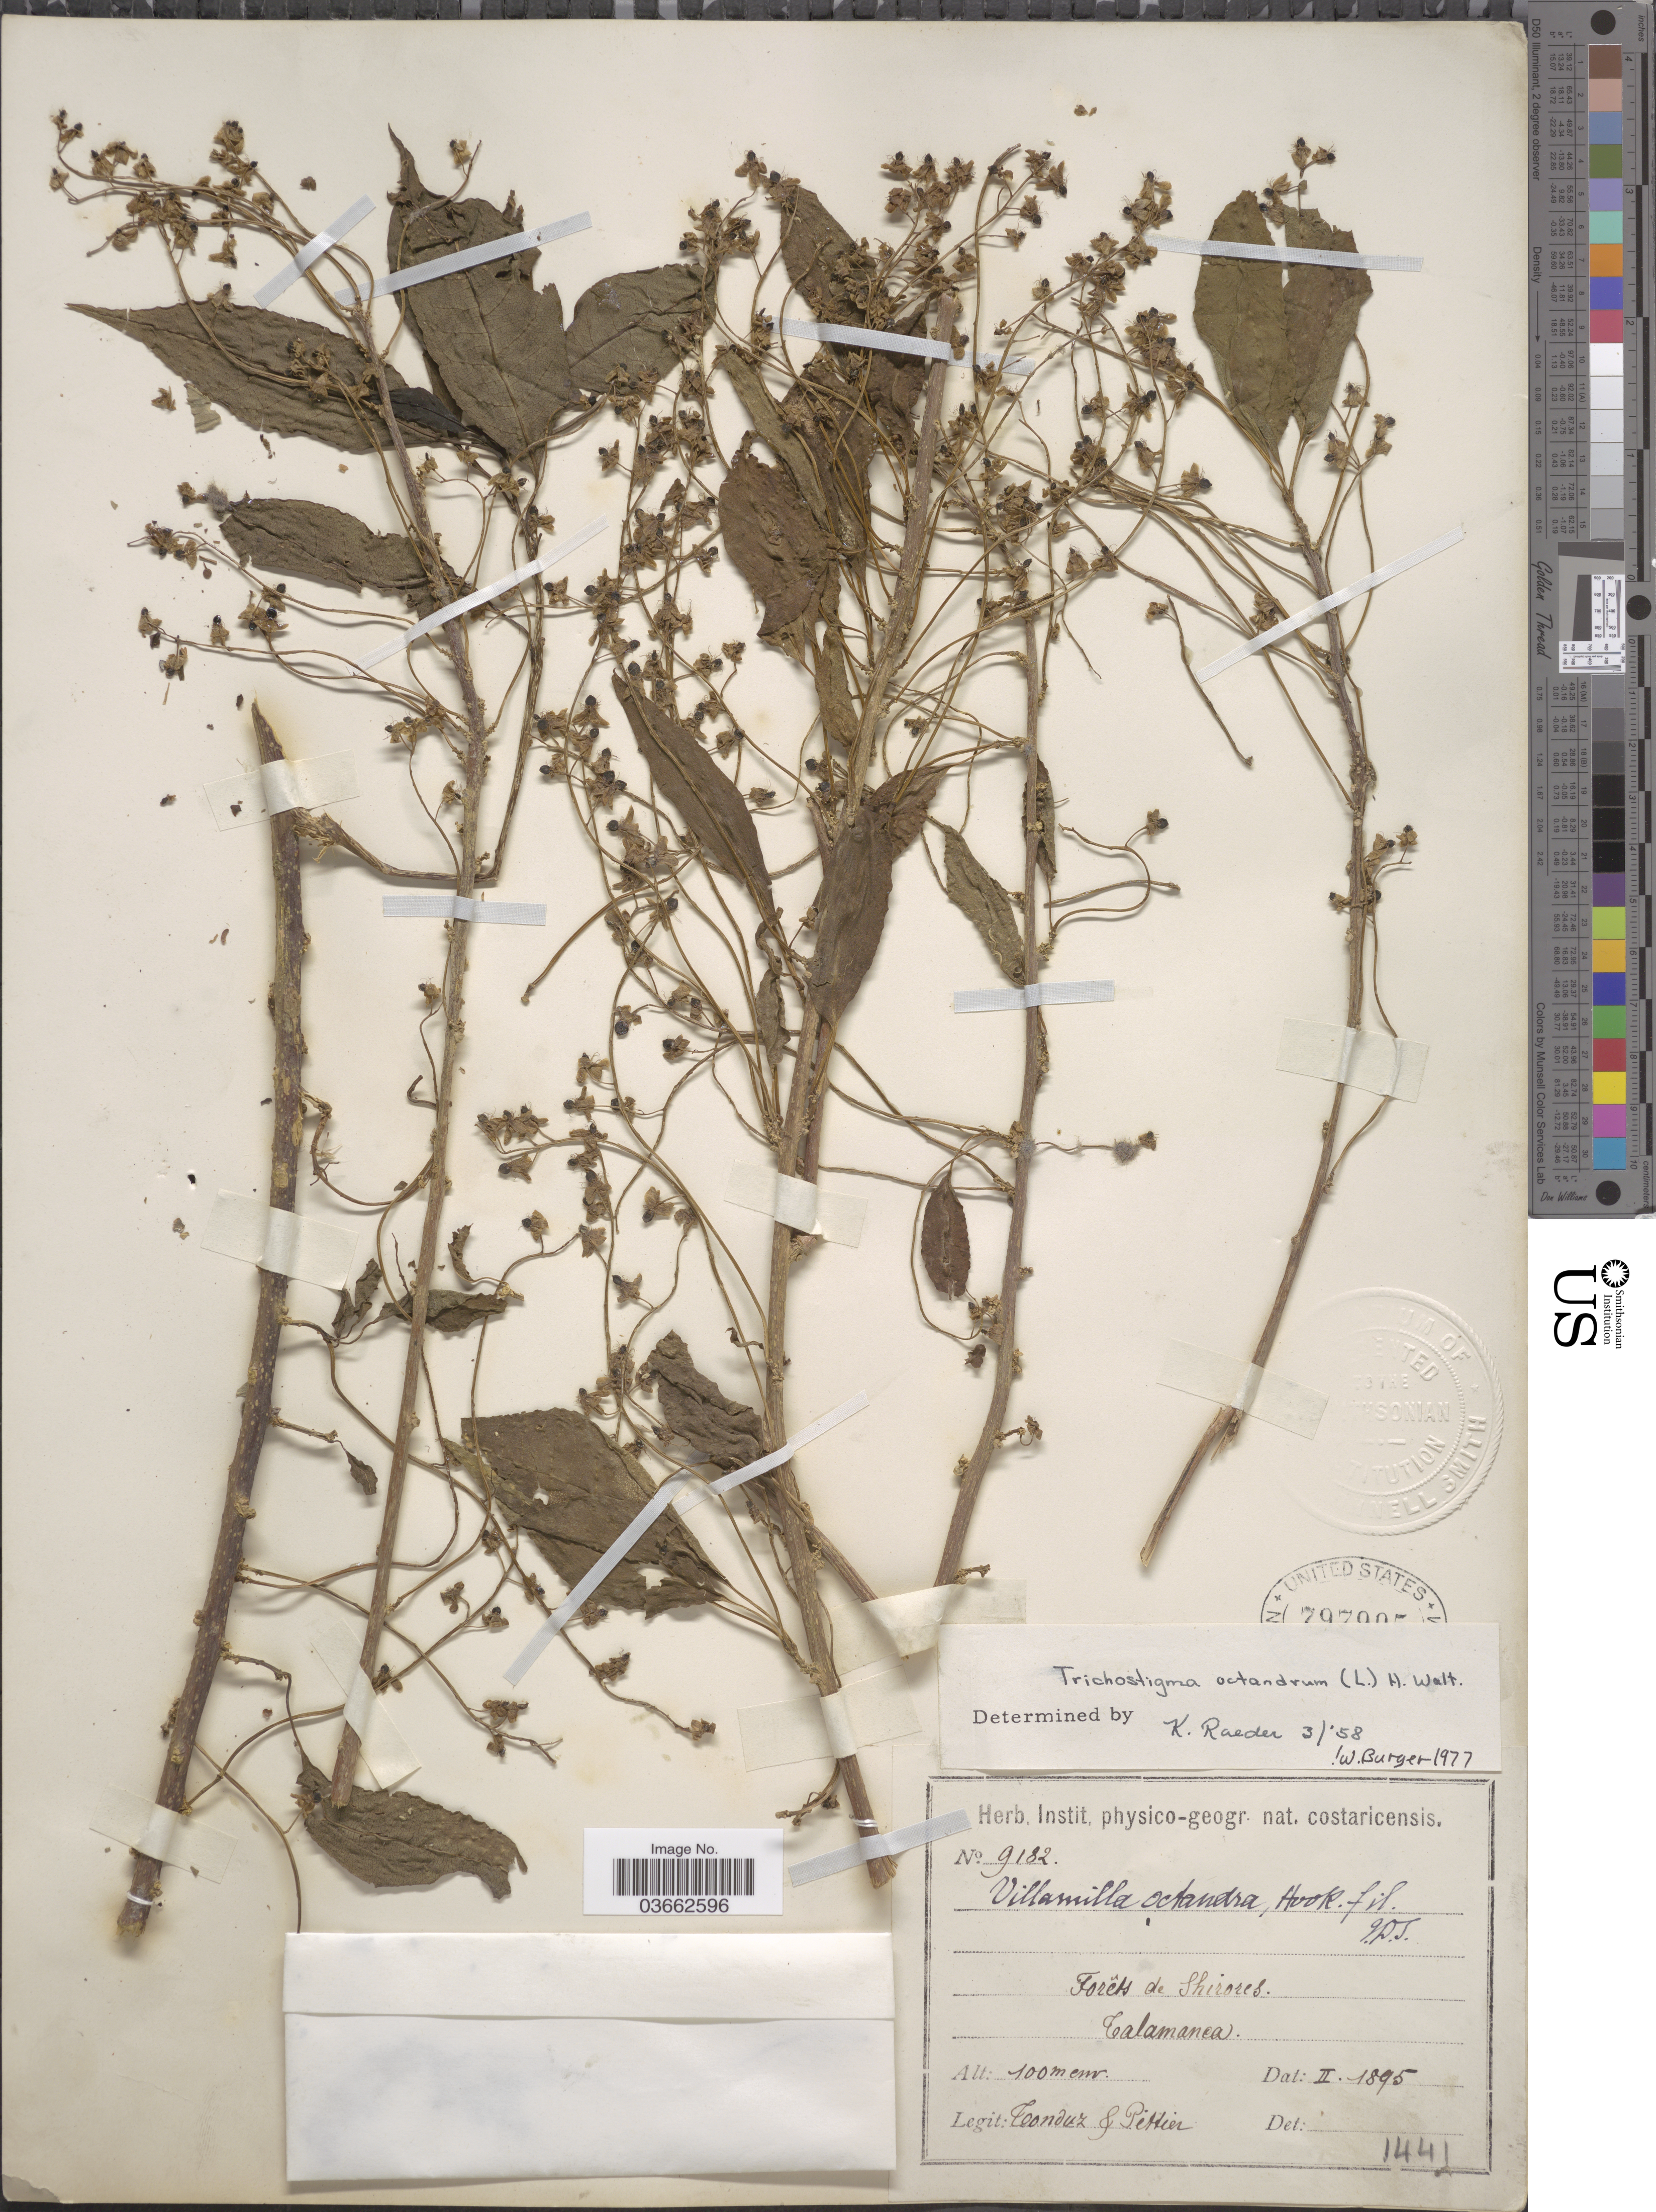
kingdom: Plantae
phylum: Tracheophyta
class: Magnoliopsida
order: Caryophyllales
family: Phytolaccaceae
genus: Trichostigma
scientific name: Trichostigma octandrum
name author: (L.) H. Walter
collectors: Tonduz & Pittier, --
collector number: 9182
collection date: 1895-02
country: Costa Rica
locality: Forêts de Shirores. Talamanca.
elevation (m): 100